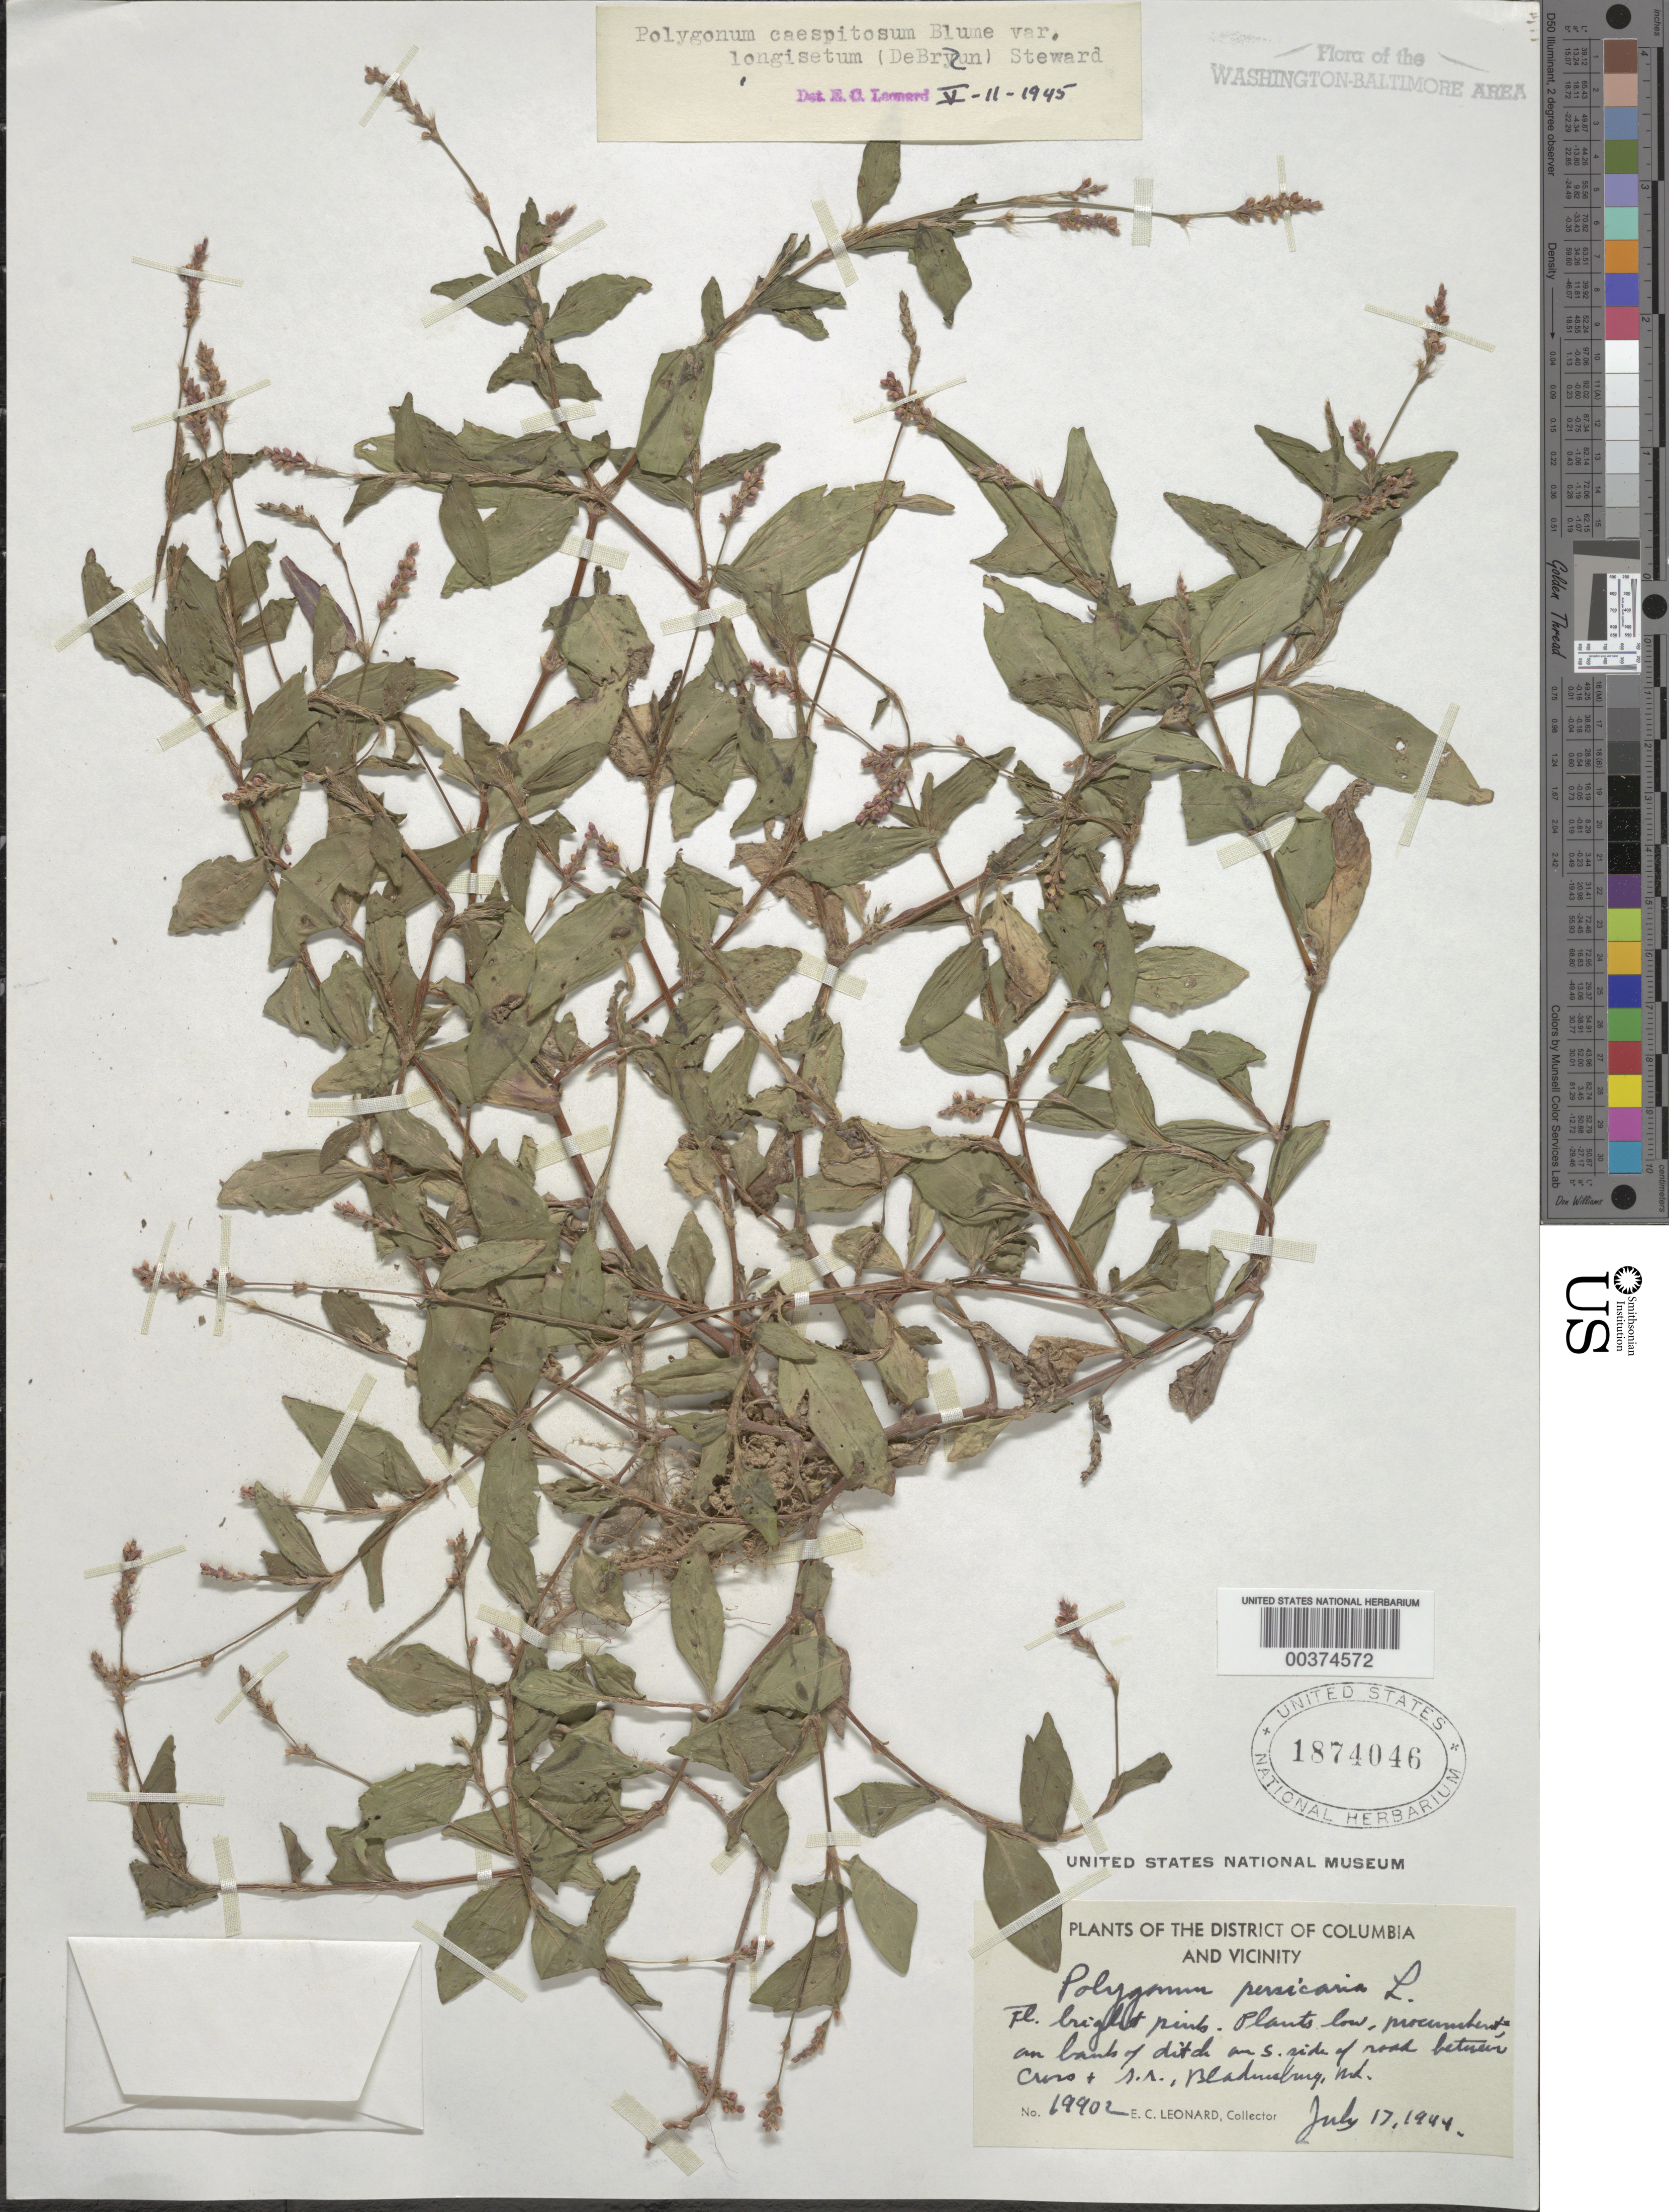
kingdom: Plantae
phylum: Tracheophyta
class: Magnoliopsida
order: Caryophyllales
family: Polygonaceae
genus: Persicaria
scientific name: Persicaria longiseta (Bruijn) Kitag.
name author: (Bruijn &) Kitag.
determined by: Atha, D. E.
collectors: E. C. Leonard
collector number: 19902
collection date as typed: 17 Jul 1944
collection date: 1944-07-17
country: United States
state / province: Maryland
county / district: Prince George's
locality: Between railroad crossing, Bladensburg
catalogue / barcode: US 1874046